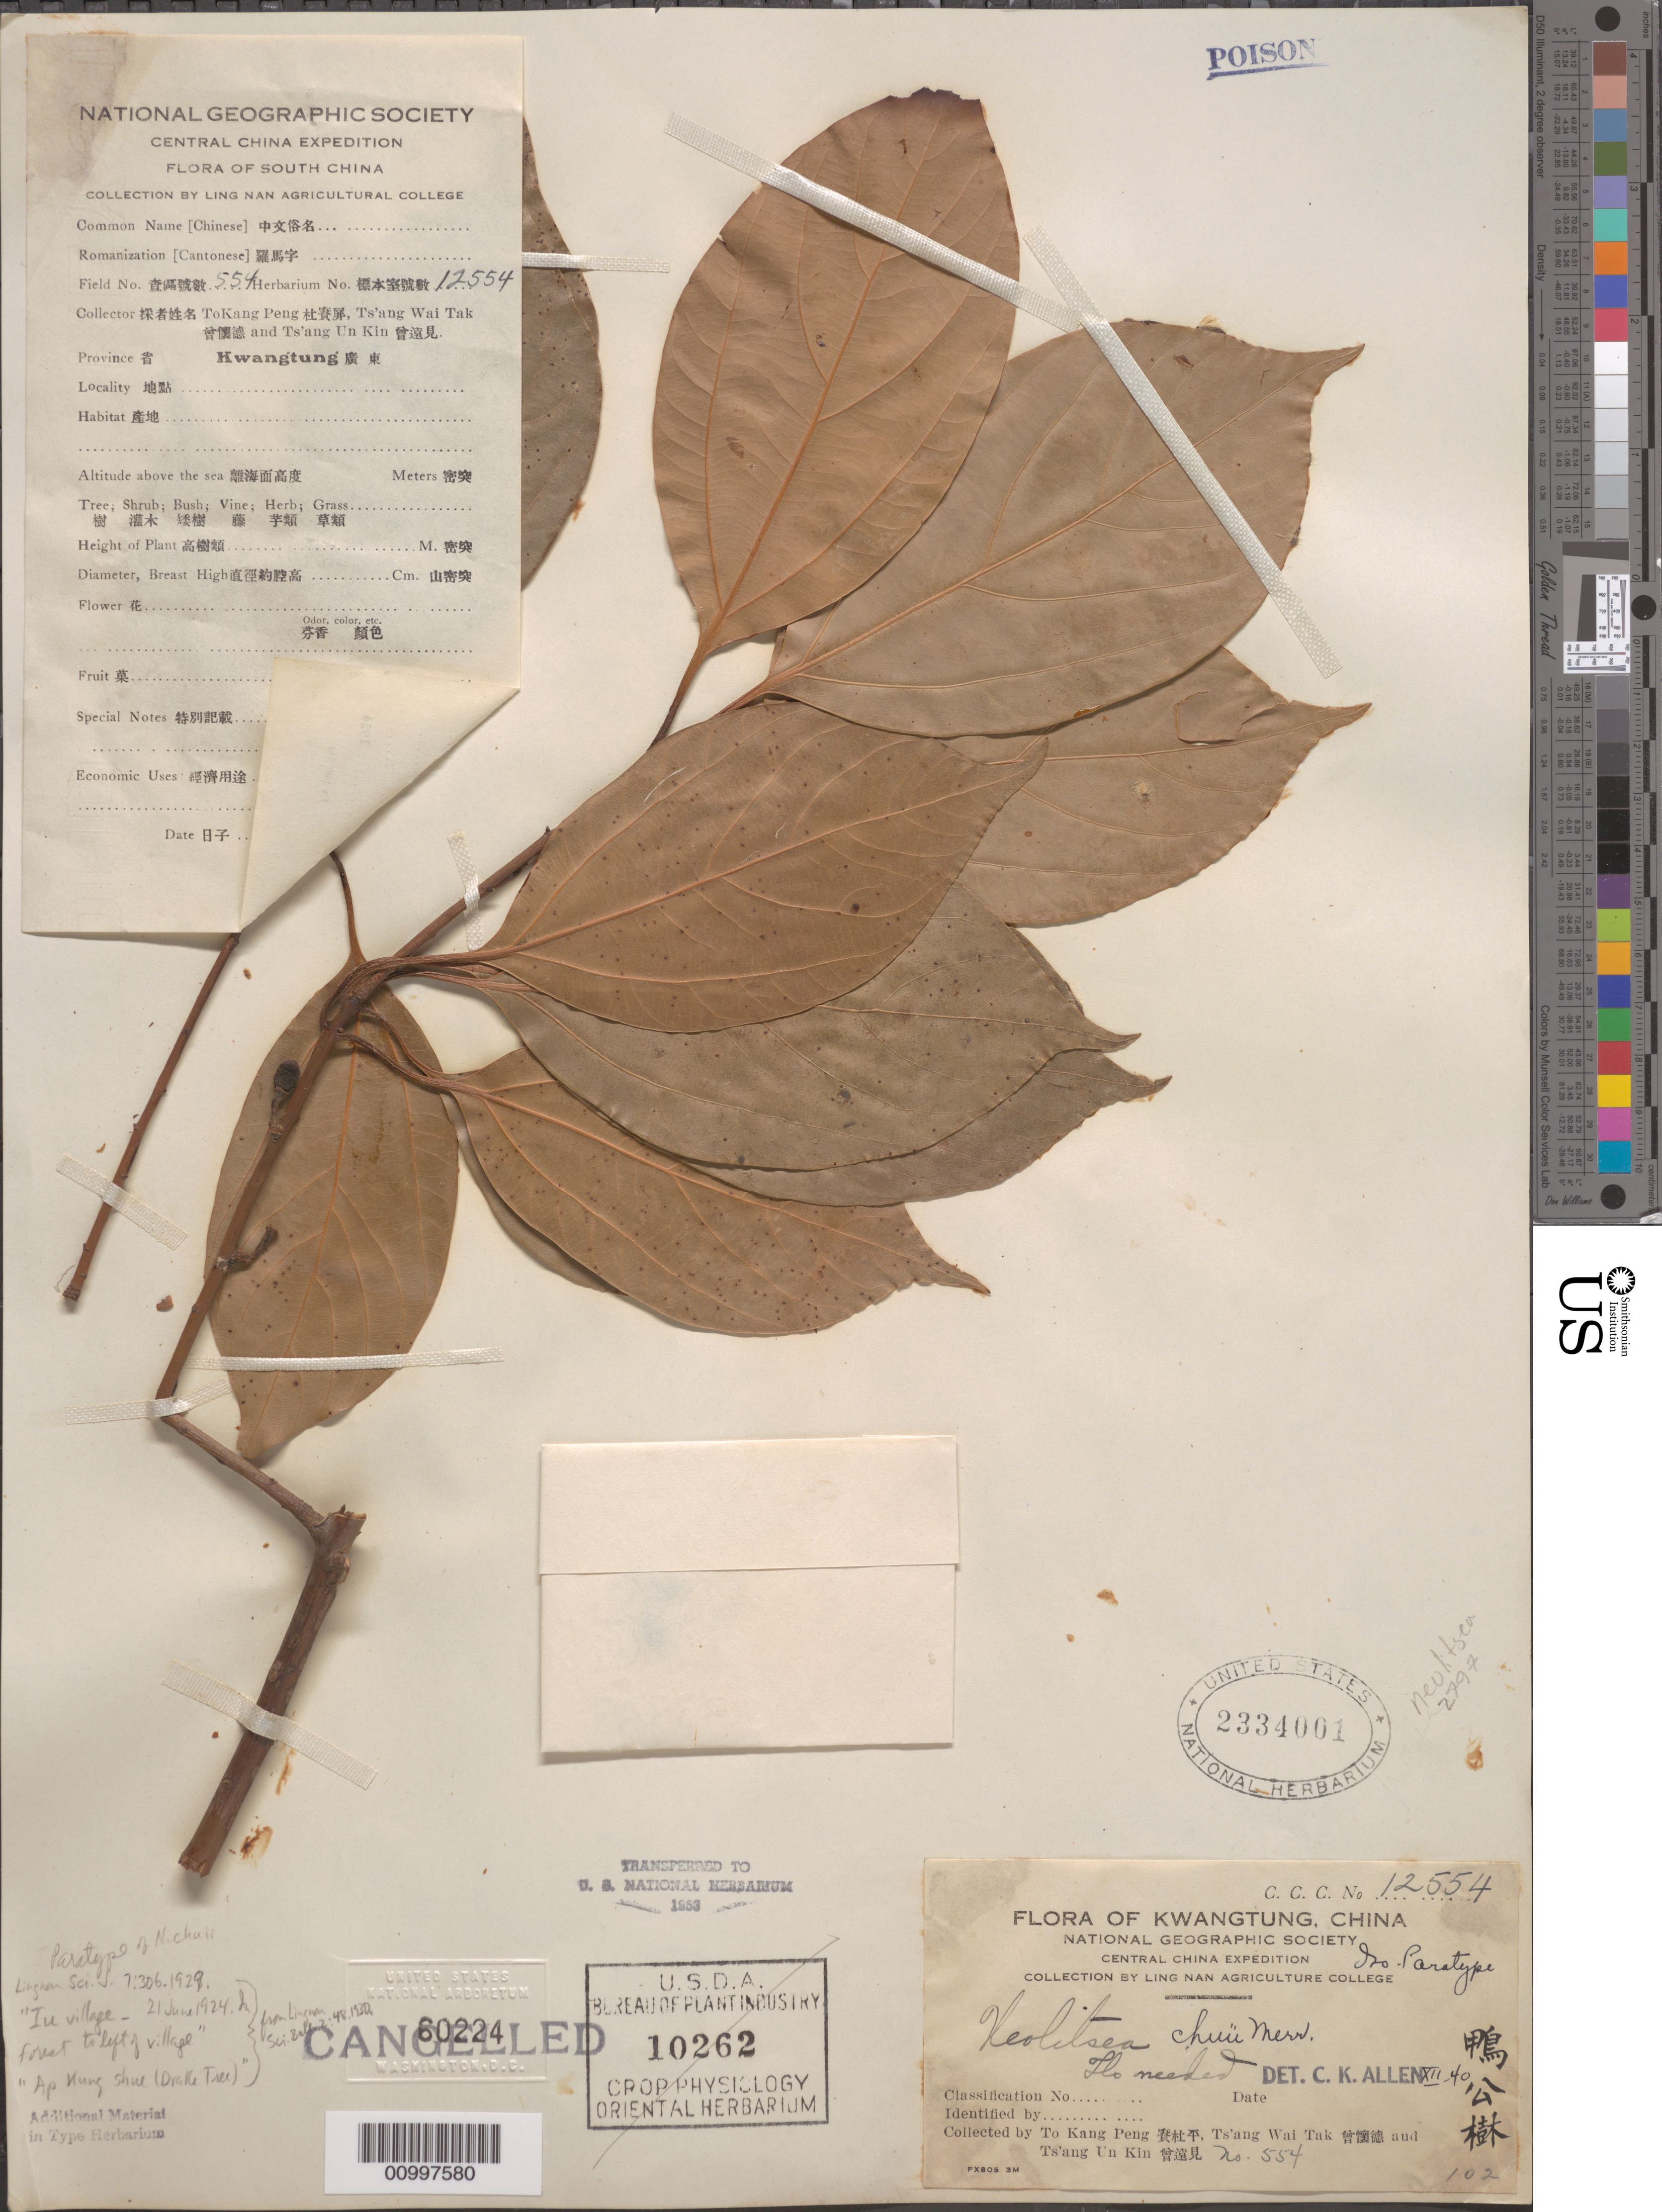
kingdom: Plantae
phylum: Tracheophyta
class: Magnoliopsida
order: Laurales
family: Lauraceae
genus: Neolitsea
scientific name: Neolitsea chui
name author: Merr.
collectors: T. K. Peng, T. Tak & T. Kin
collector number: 554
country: China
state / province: Guangdong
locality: Iu Village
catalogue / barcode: US 2334001